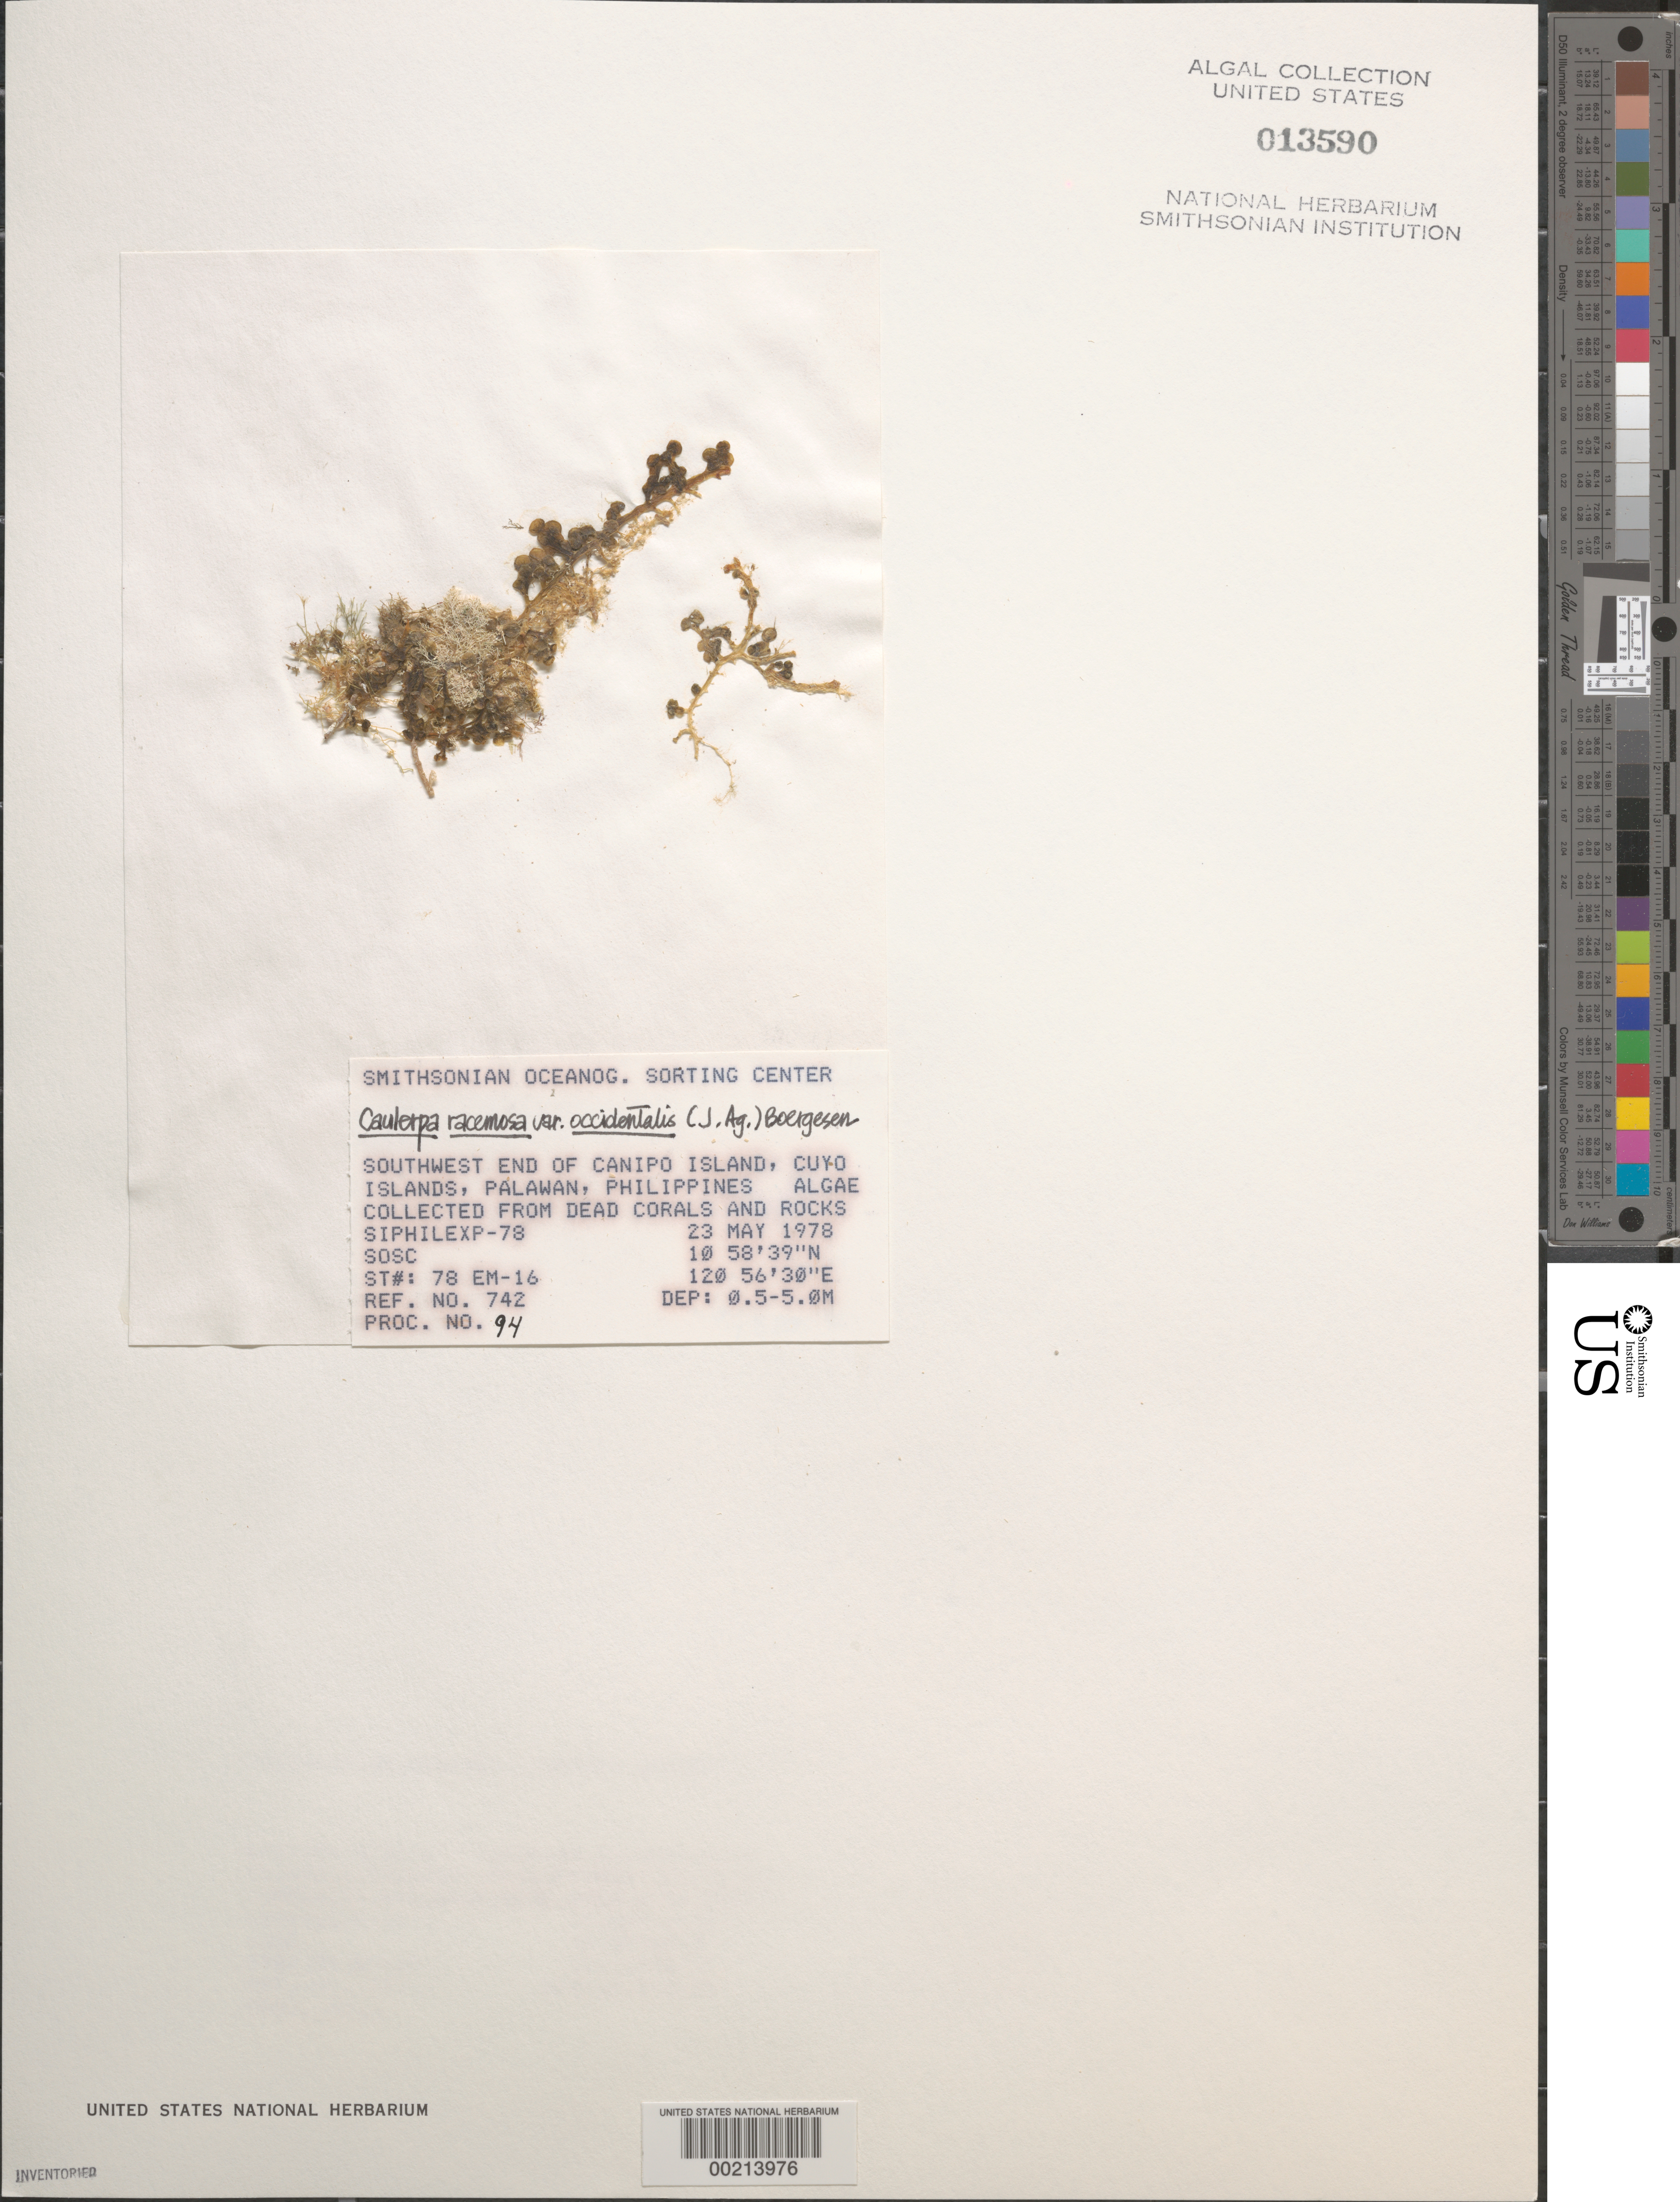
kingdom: Plantae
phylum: Chlorophyta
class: Ulvophyceae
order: Bryopsidales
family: Caulerpaceae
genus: Caulerpa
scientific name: Caulerpa racemosa var. occidentalis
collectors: SOSC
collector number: Station 78 Em-16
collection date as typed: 23 May 1978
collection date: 1978-05-23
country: Philippines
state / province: Mimaropa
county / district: Palawan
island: Canipo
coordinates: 10 58' 39" N, 120 56' 30" E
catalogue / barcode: US 13590